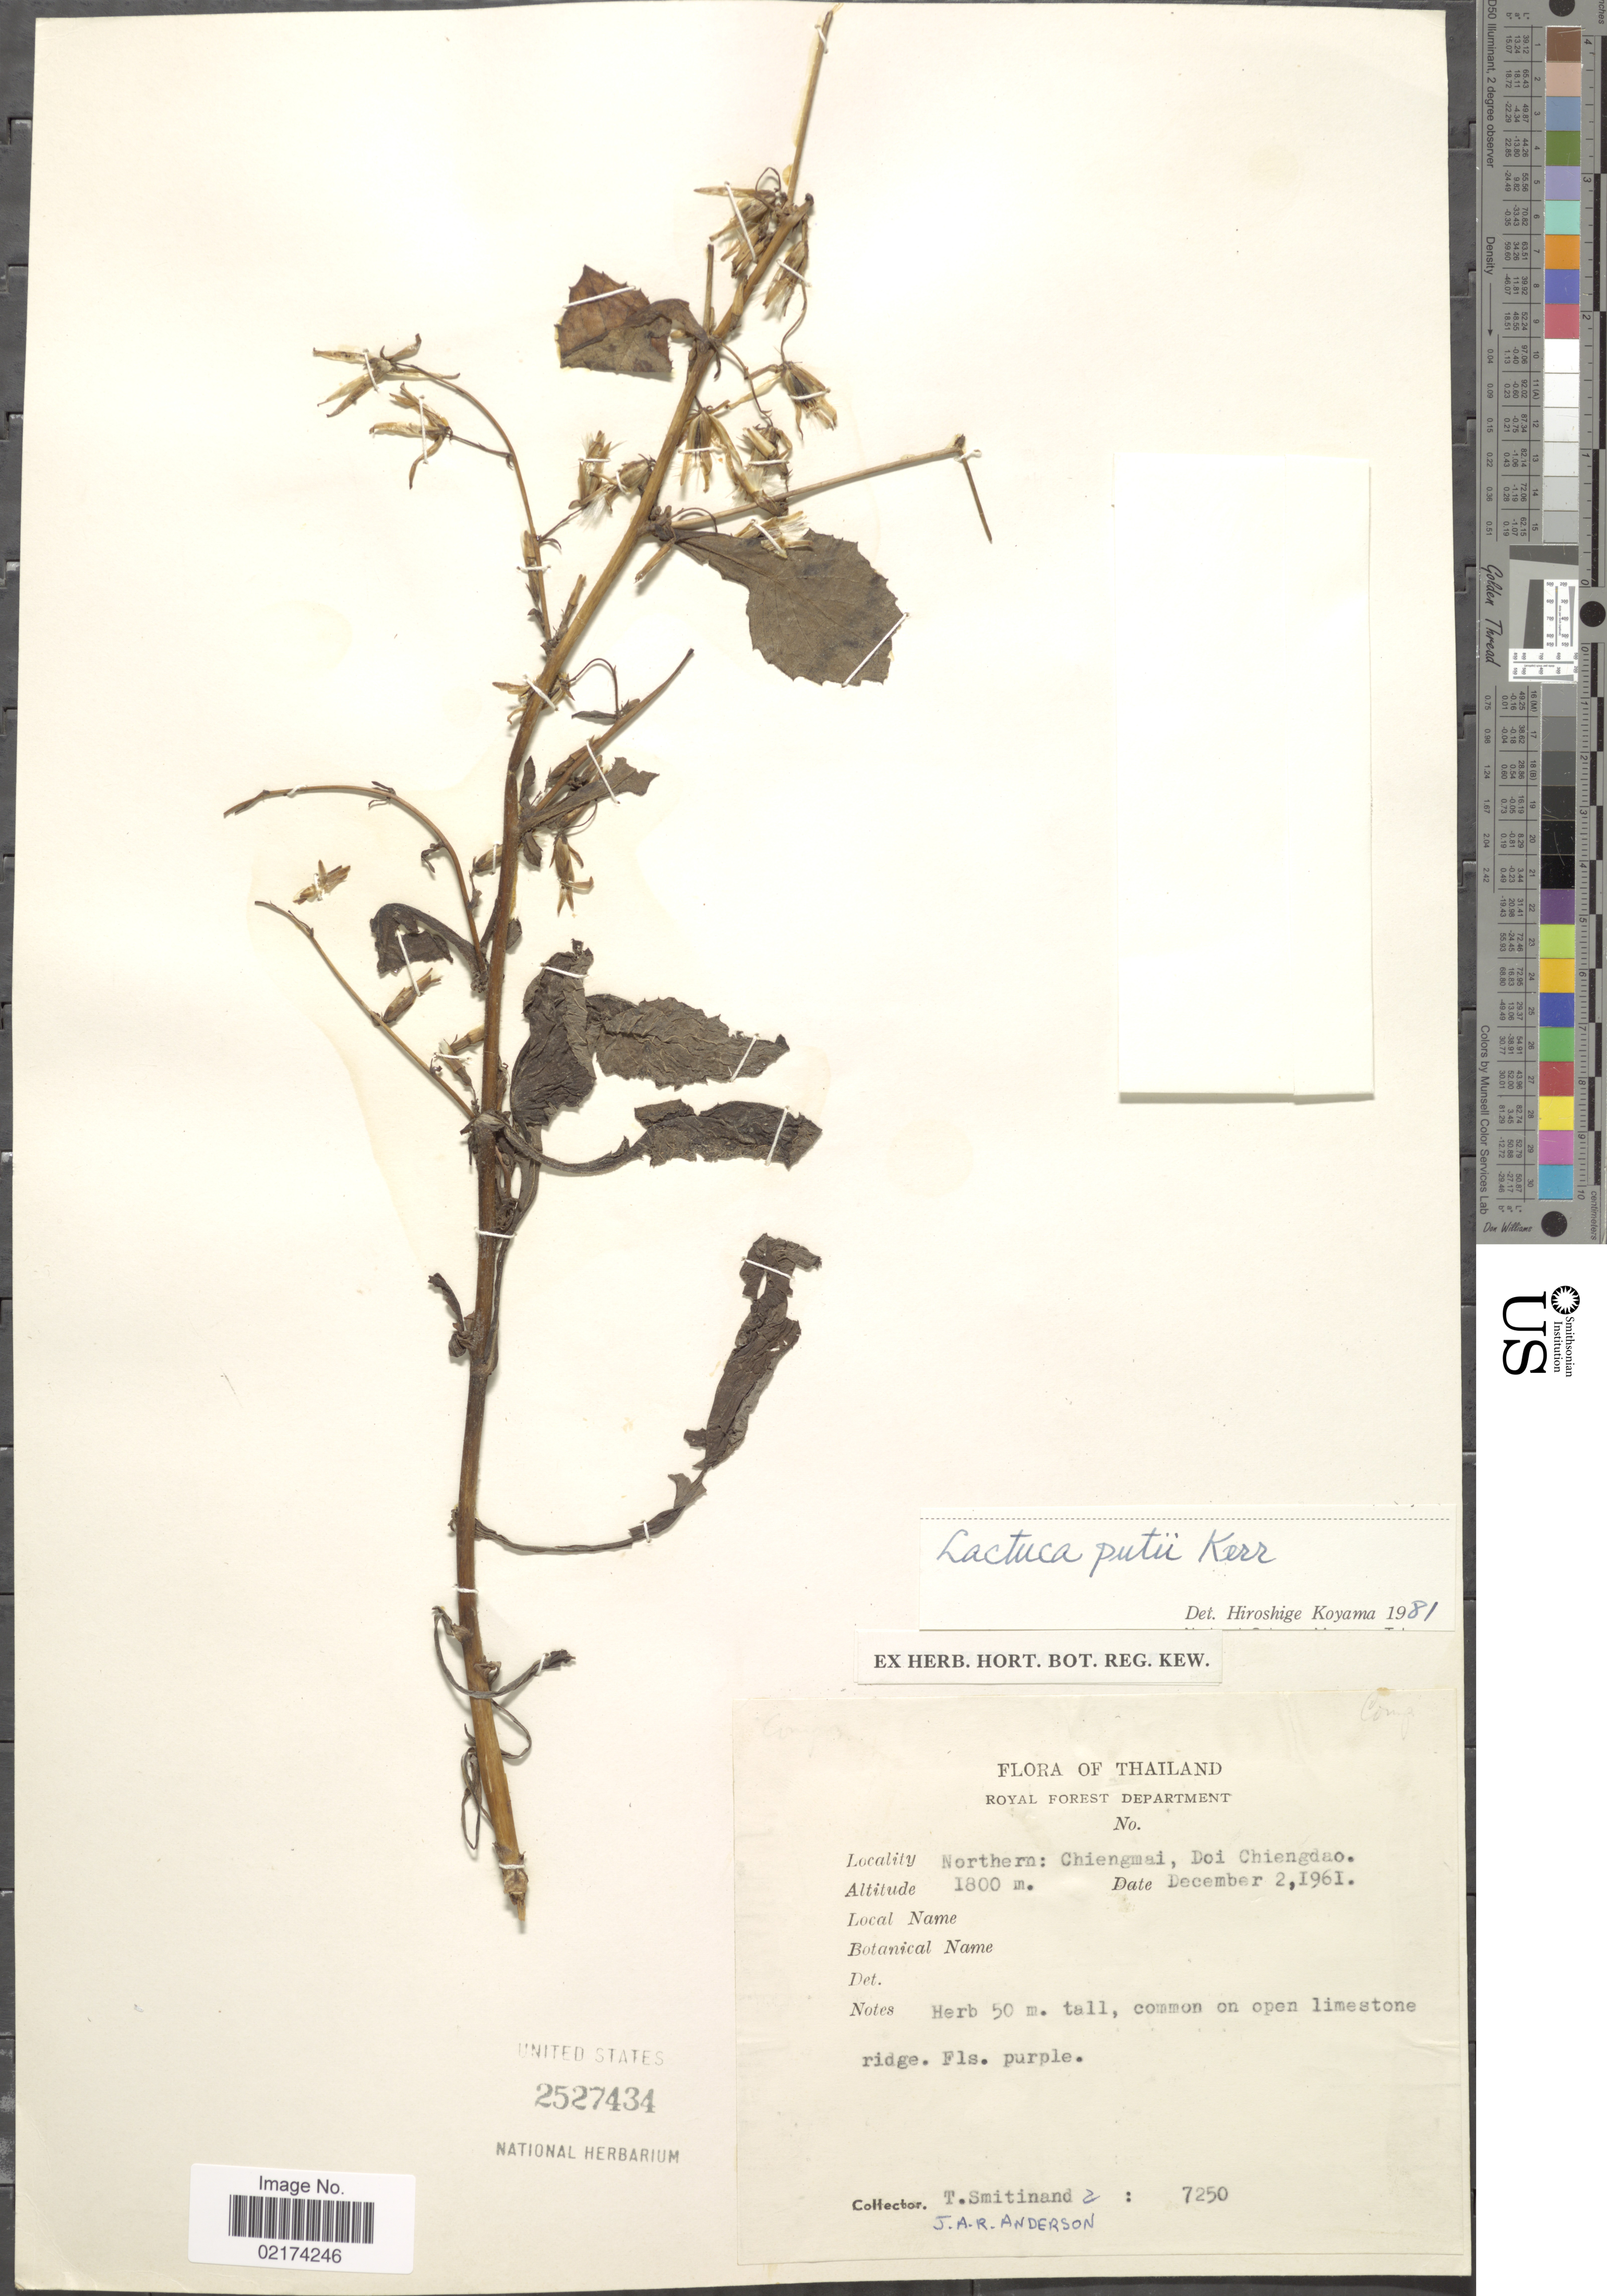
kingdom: Plantae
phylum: Tracheophyta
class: Magnoliopsida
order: Asterales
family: Asteraceae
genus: Lactuca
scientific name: Lactuca putii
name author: Kerr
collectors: T. Smitinand & J. A. R. Anderson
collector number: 7250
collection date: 1961-12-02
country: Thailand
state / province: Chiang Mai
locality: Northern Chiengmai, Doi Chiengdao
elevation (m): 1800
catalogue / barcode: US 2527434